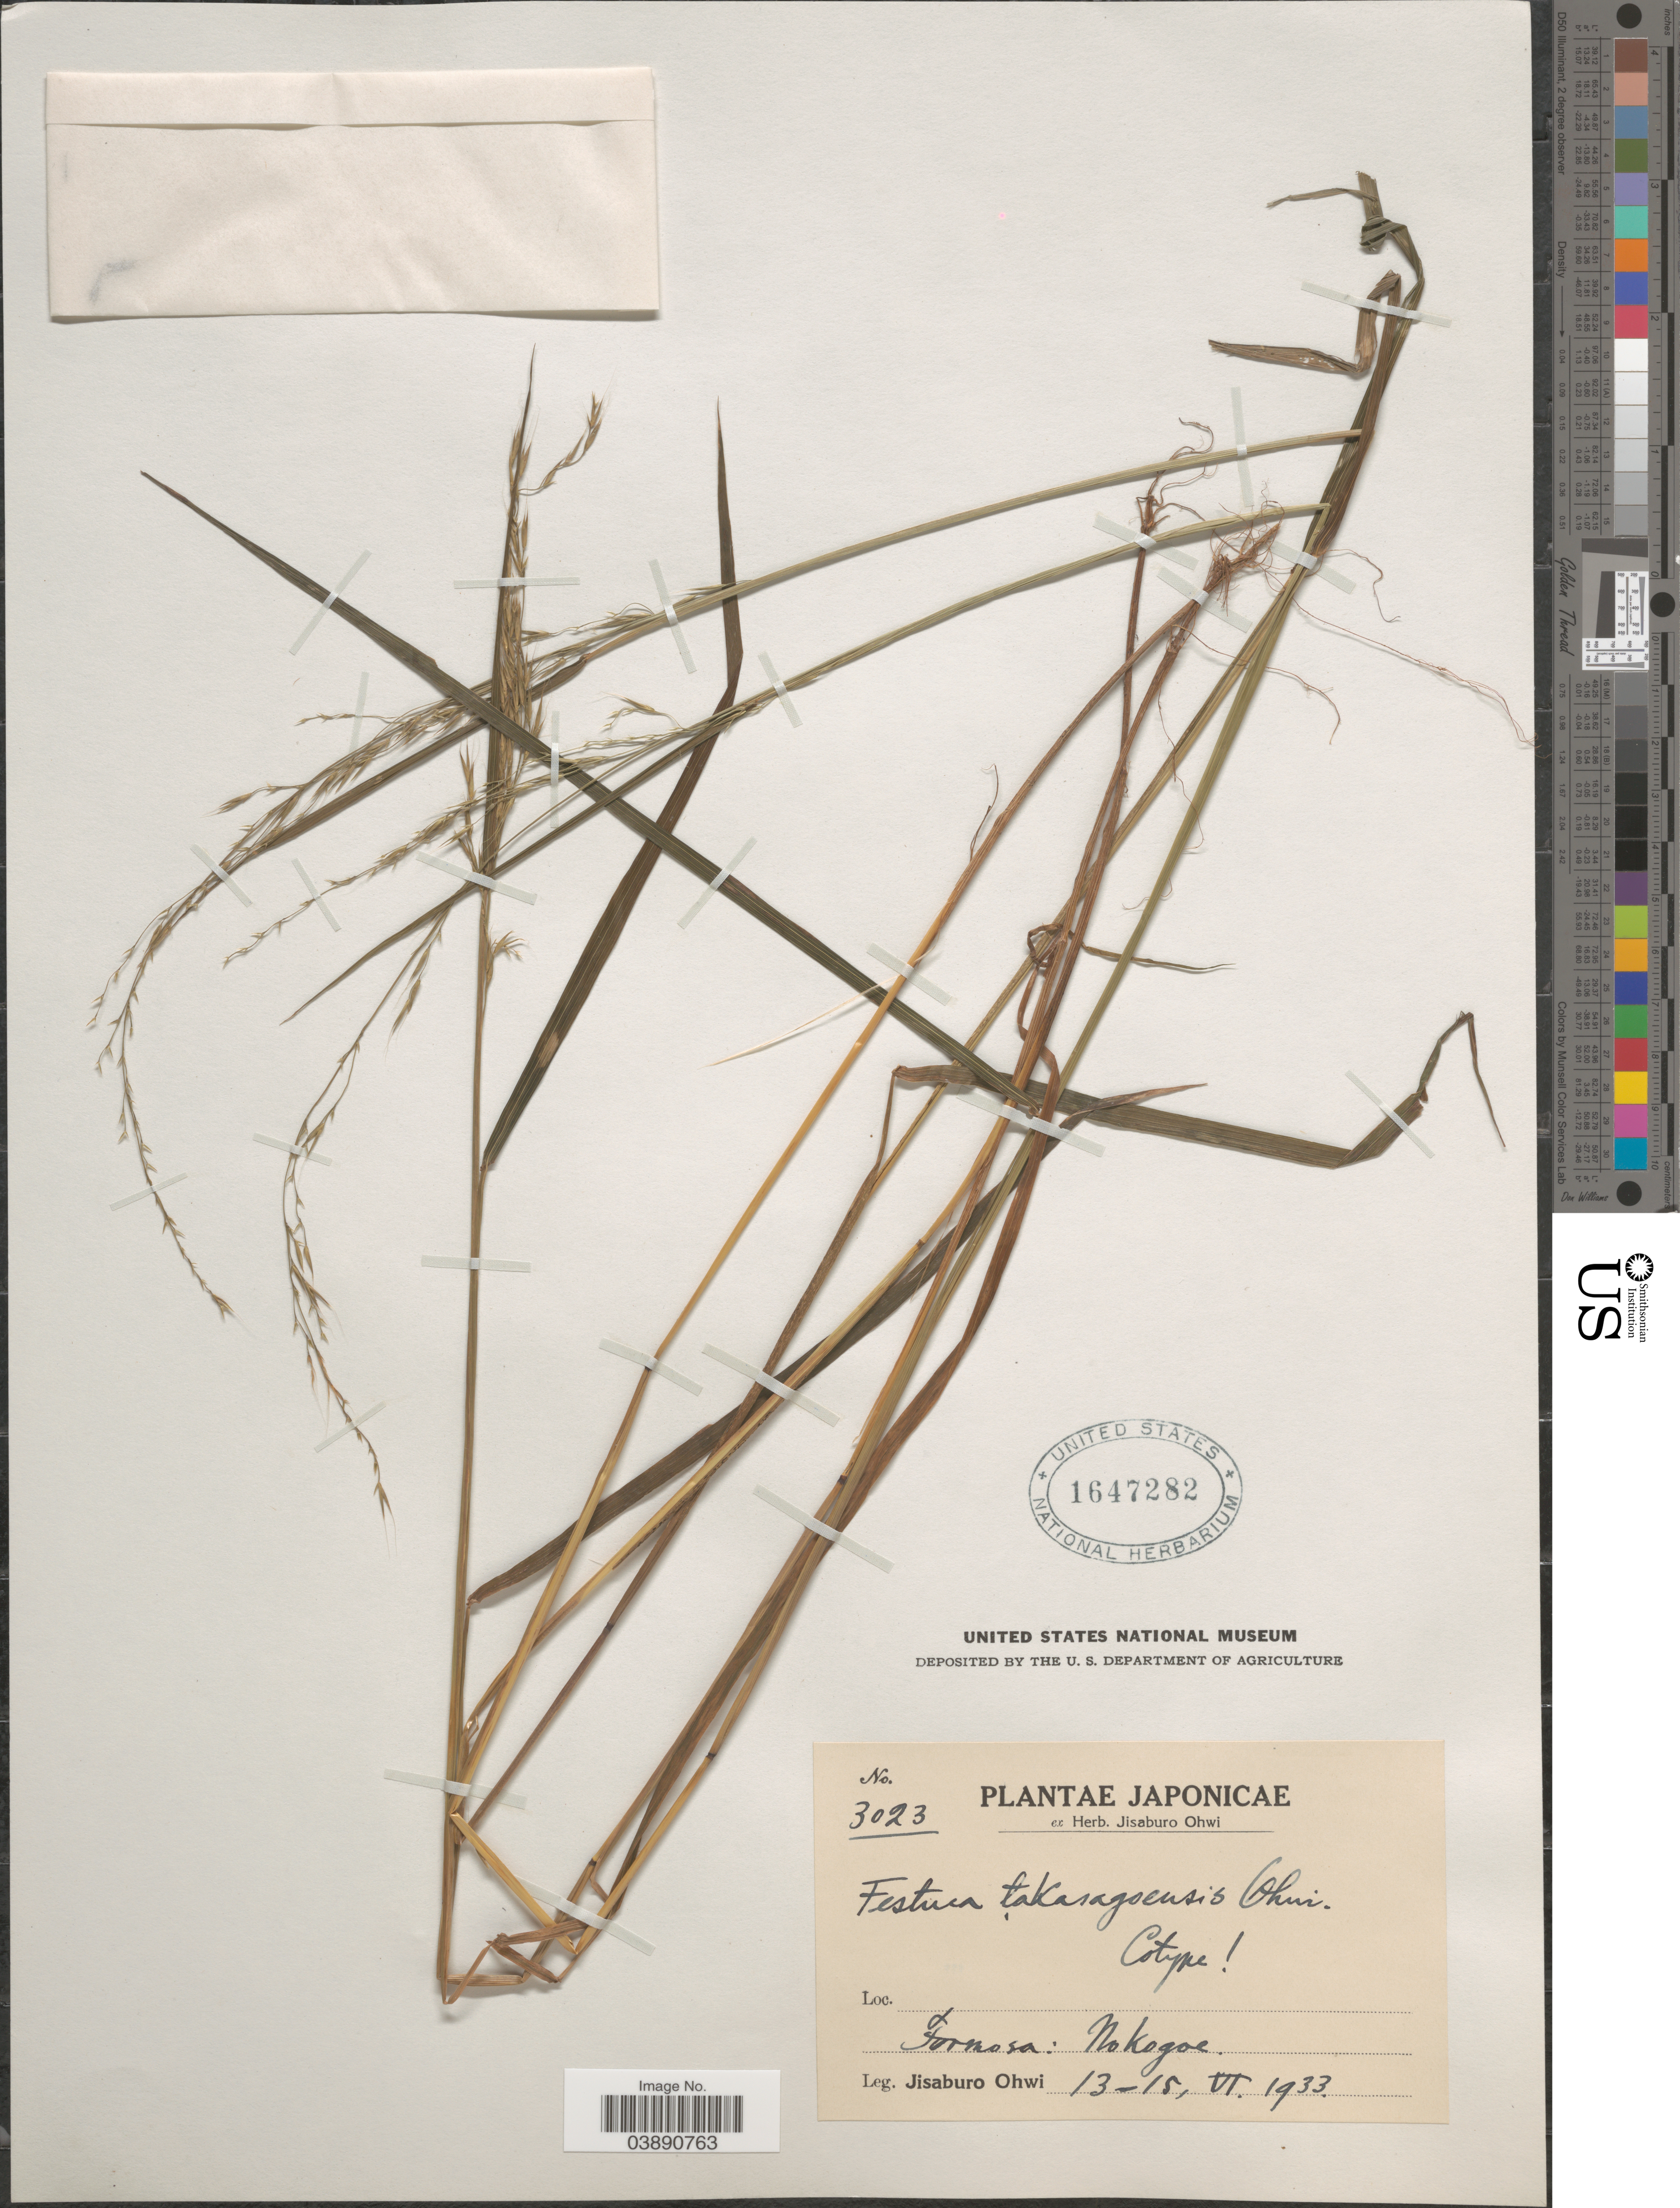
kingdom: Plantae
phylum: Tracheophyta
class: Liliopsida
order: Poales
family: Poaceae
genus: Festuca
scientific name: Festuca leptopogon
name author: Stapf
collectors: J. Ohwi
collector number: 3023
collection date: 1933-06-13/1933-06-15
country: Taiwan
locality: Japonicae. Formosa: Nokogoe.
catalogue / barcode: US 1647282